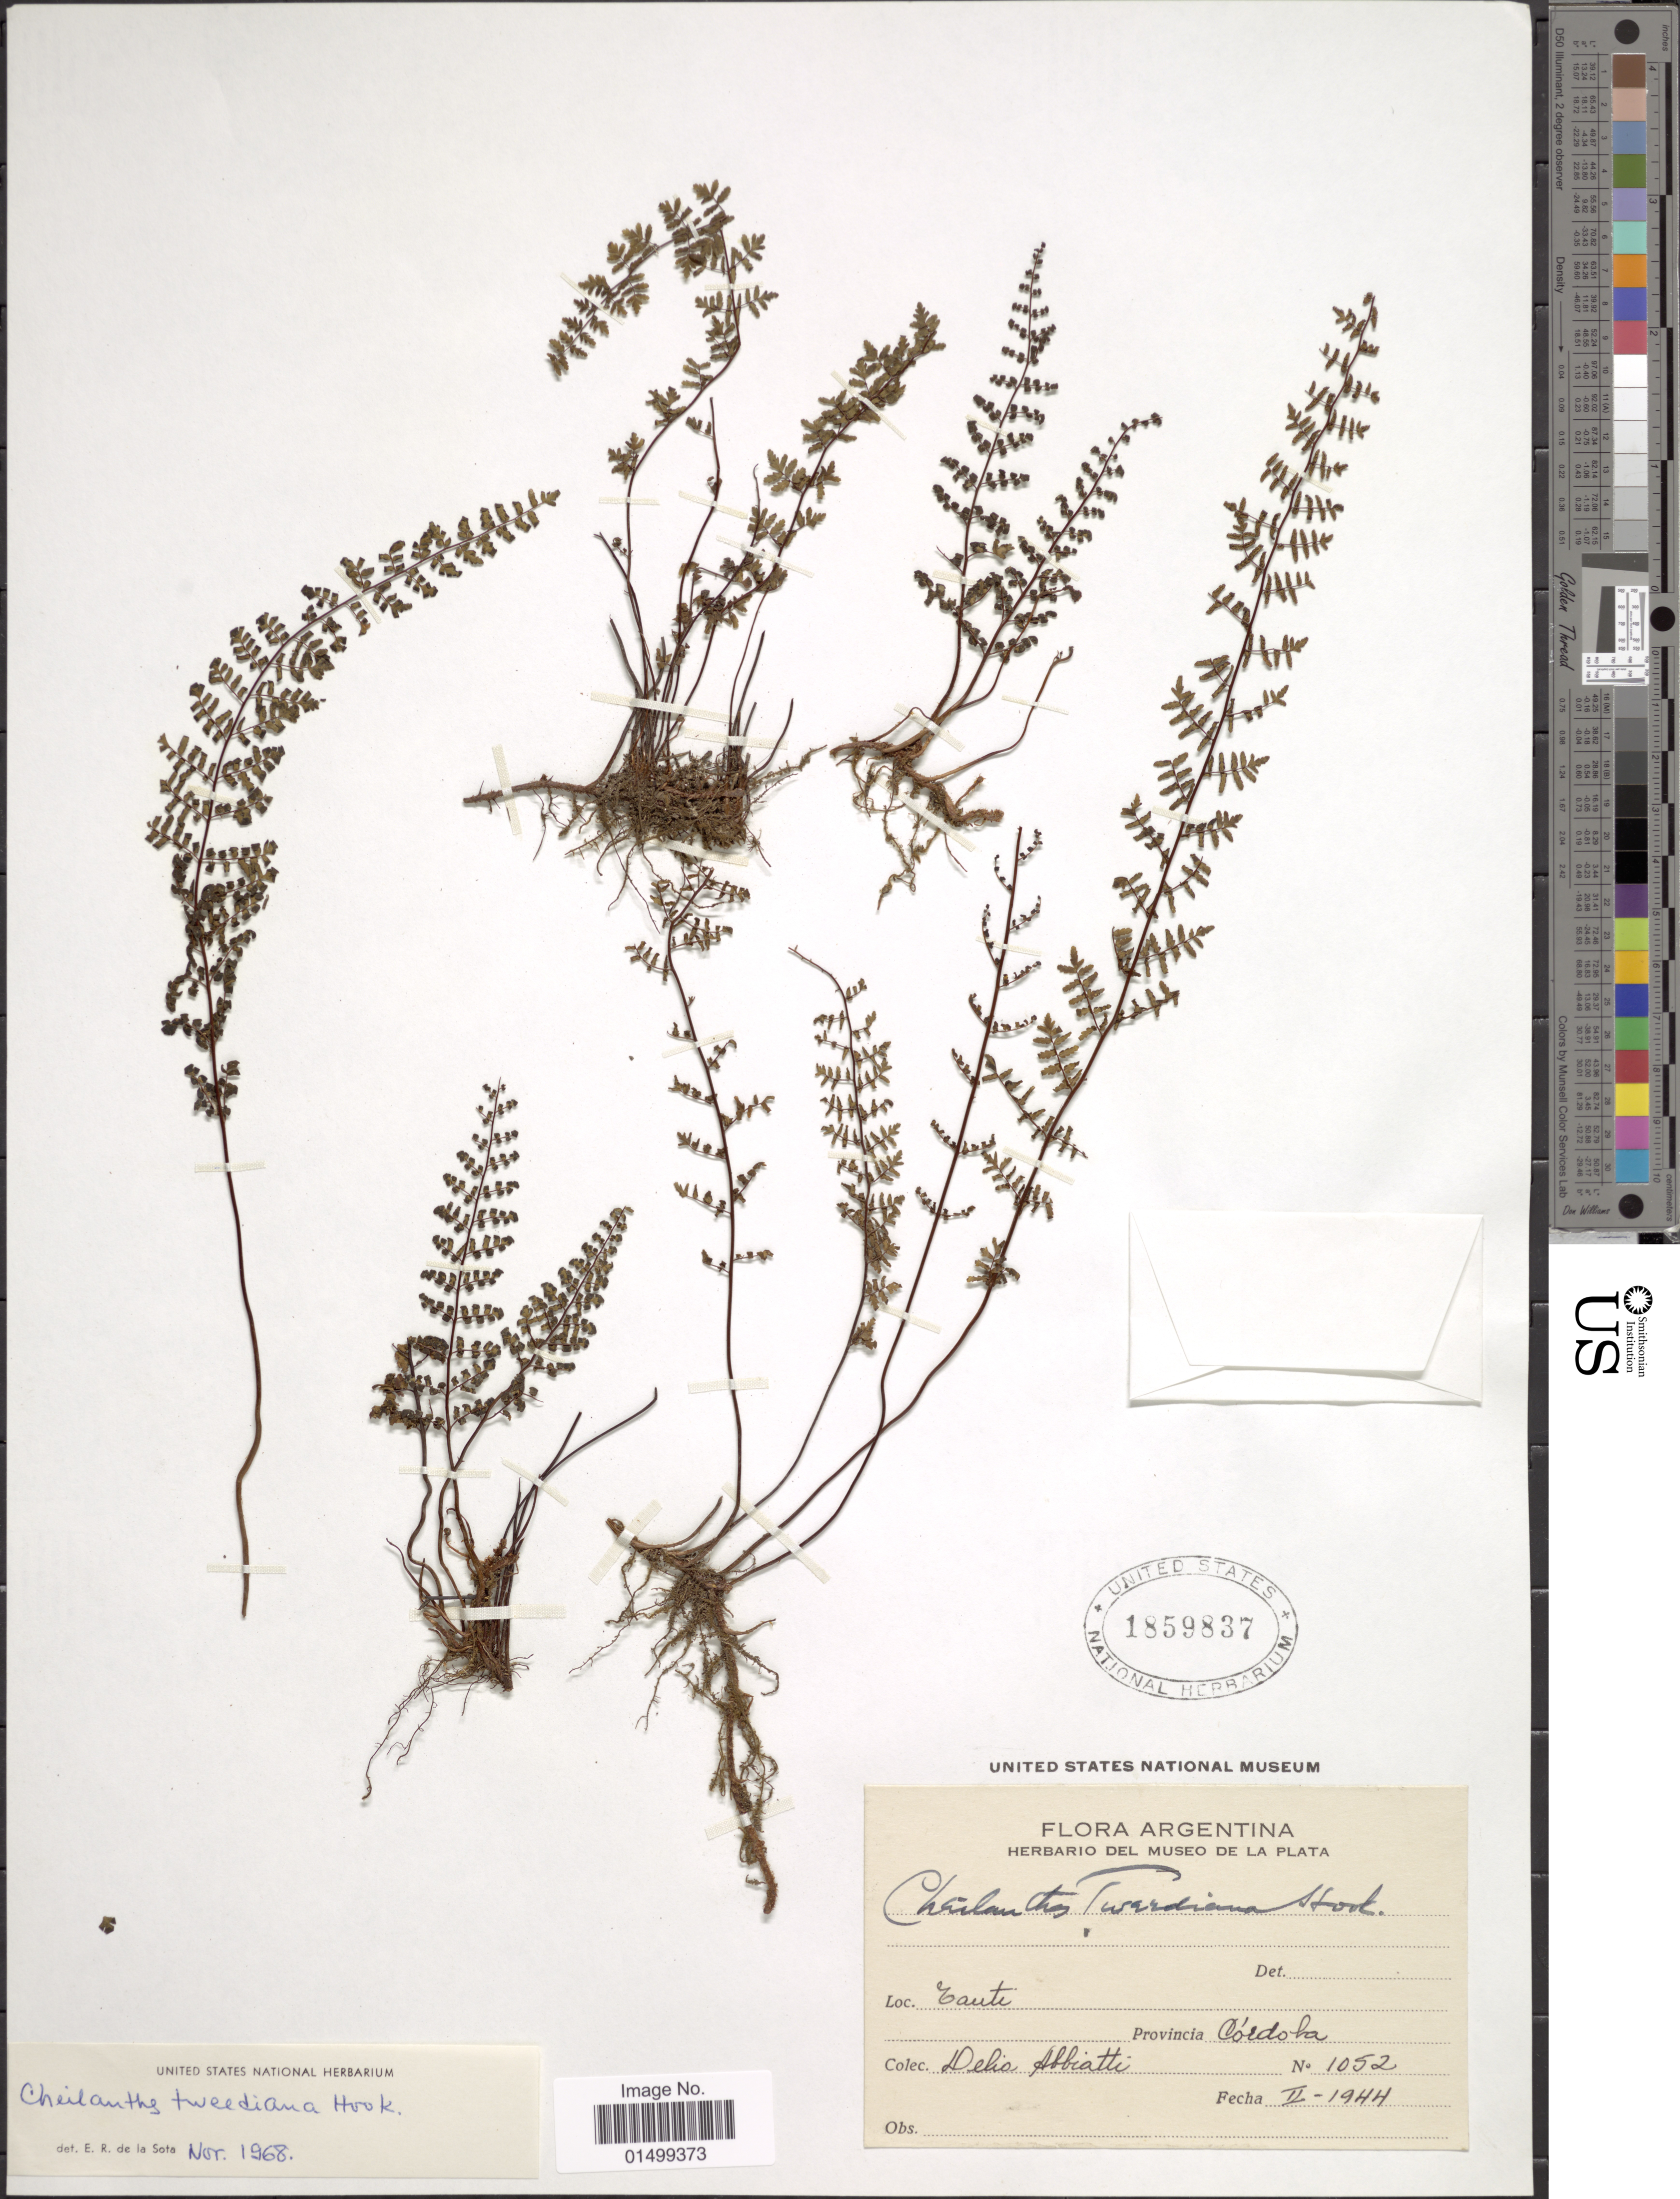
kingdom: Plantae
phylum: Tracheophyta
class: Polypodiopsida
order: Polypodiales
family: Pteridaceae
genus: Cheilanthes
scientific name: Cheilanthes tweediana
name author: Hook.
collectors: D. Abbiatti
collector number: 1052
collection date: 1944-02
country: Argentina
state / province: Cordoba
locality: Canti.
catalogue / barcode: US 1859837